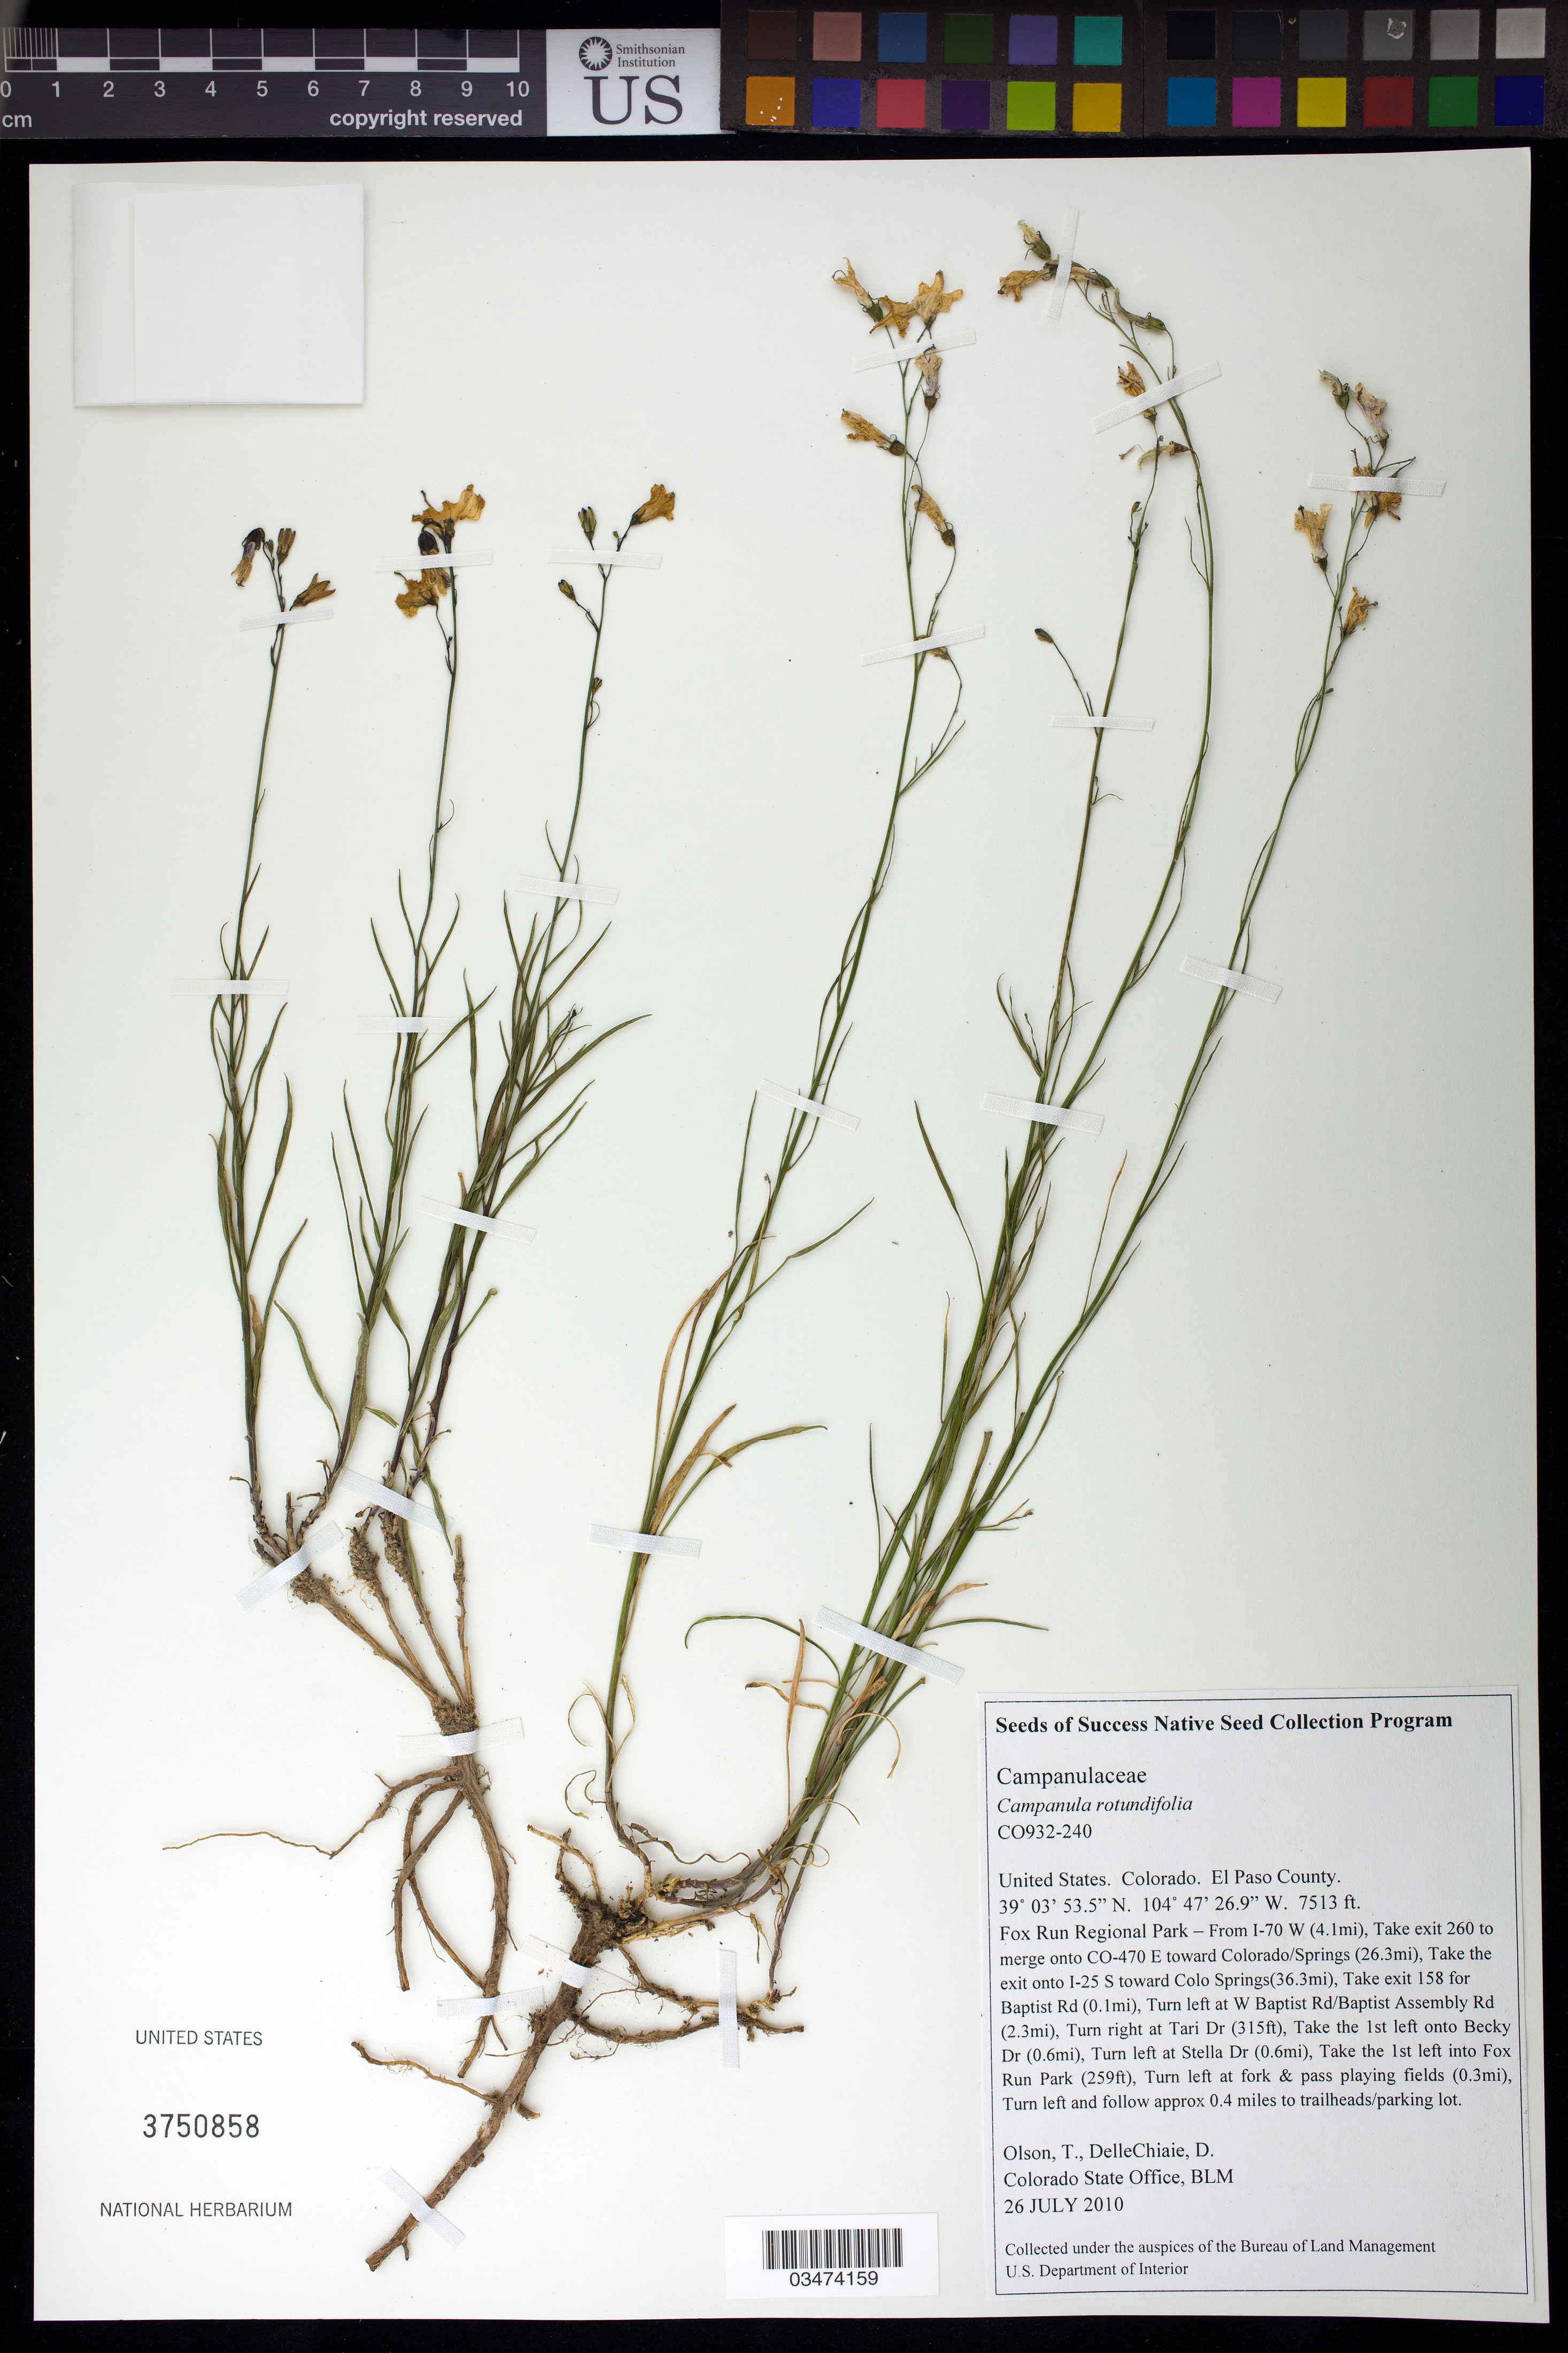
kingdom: Plantae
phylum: Tracheophyta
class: Magnoliopsida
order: Asterales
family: Campanulaceae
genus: Campanula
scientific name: Campanula rotundifolia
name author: L.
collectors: T. Olson & D. DelleChiaie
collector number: CO932-240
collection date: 2010-07-26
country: United States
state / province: Colorado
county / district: El Paso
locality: Fox Run Regional Park, 0.4 miles to trailheads/parking lot.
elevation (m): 2290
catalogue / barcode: US 3750858